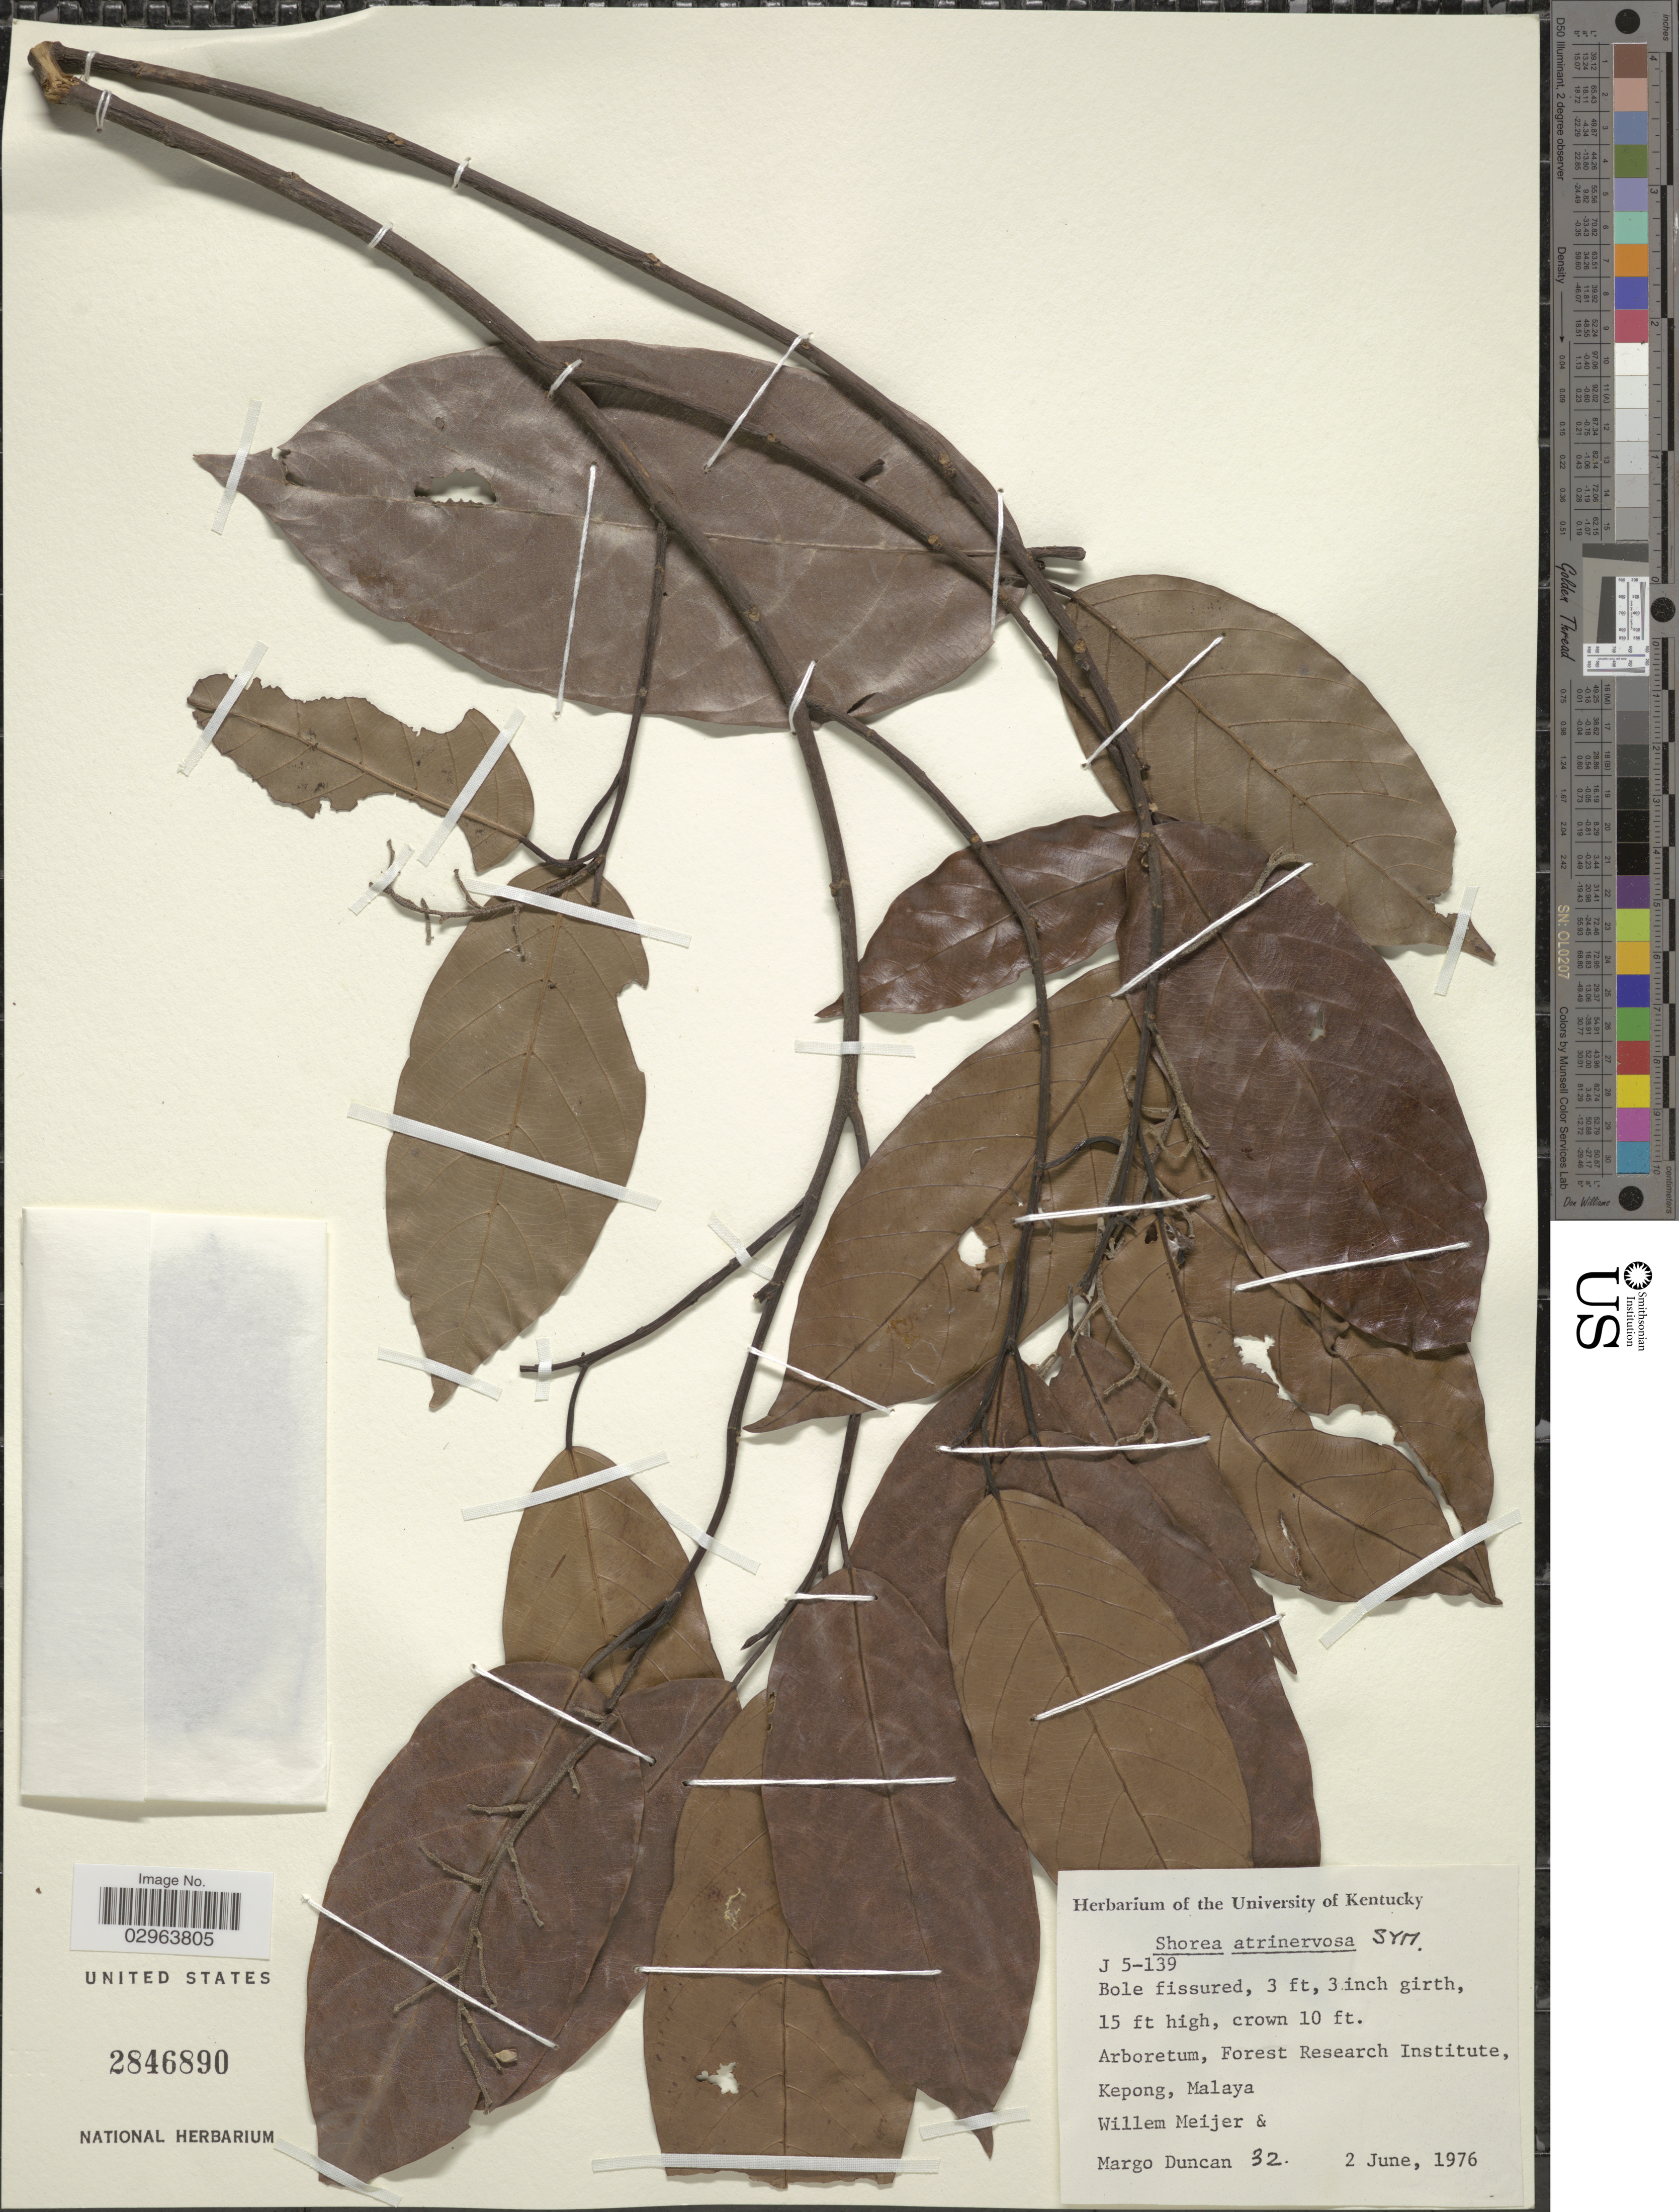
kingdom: Plantae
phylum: Tracheophyta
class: Magnoliopsida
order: Malvales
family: Dipterocarpaceae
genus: Shorea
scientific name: Shorea atrinervosa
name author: Symington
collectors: W. Meijer & M. Duncan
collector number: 32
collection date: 1976-06-02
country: Malaysia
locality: Arboretum, Forest Research Institute, Kepong, Malaya.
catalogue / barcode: US 2846890